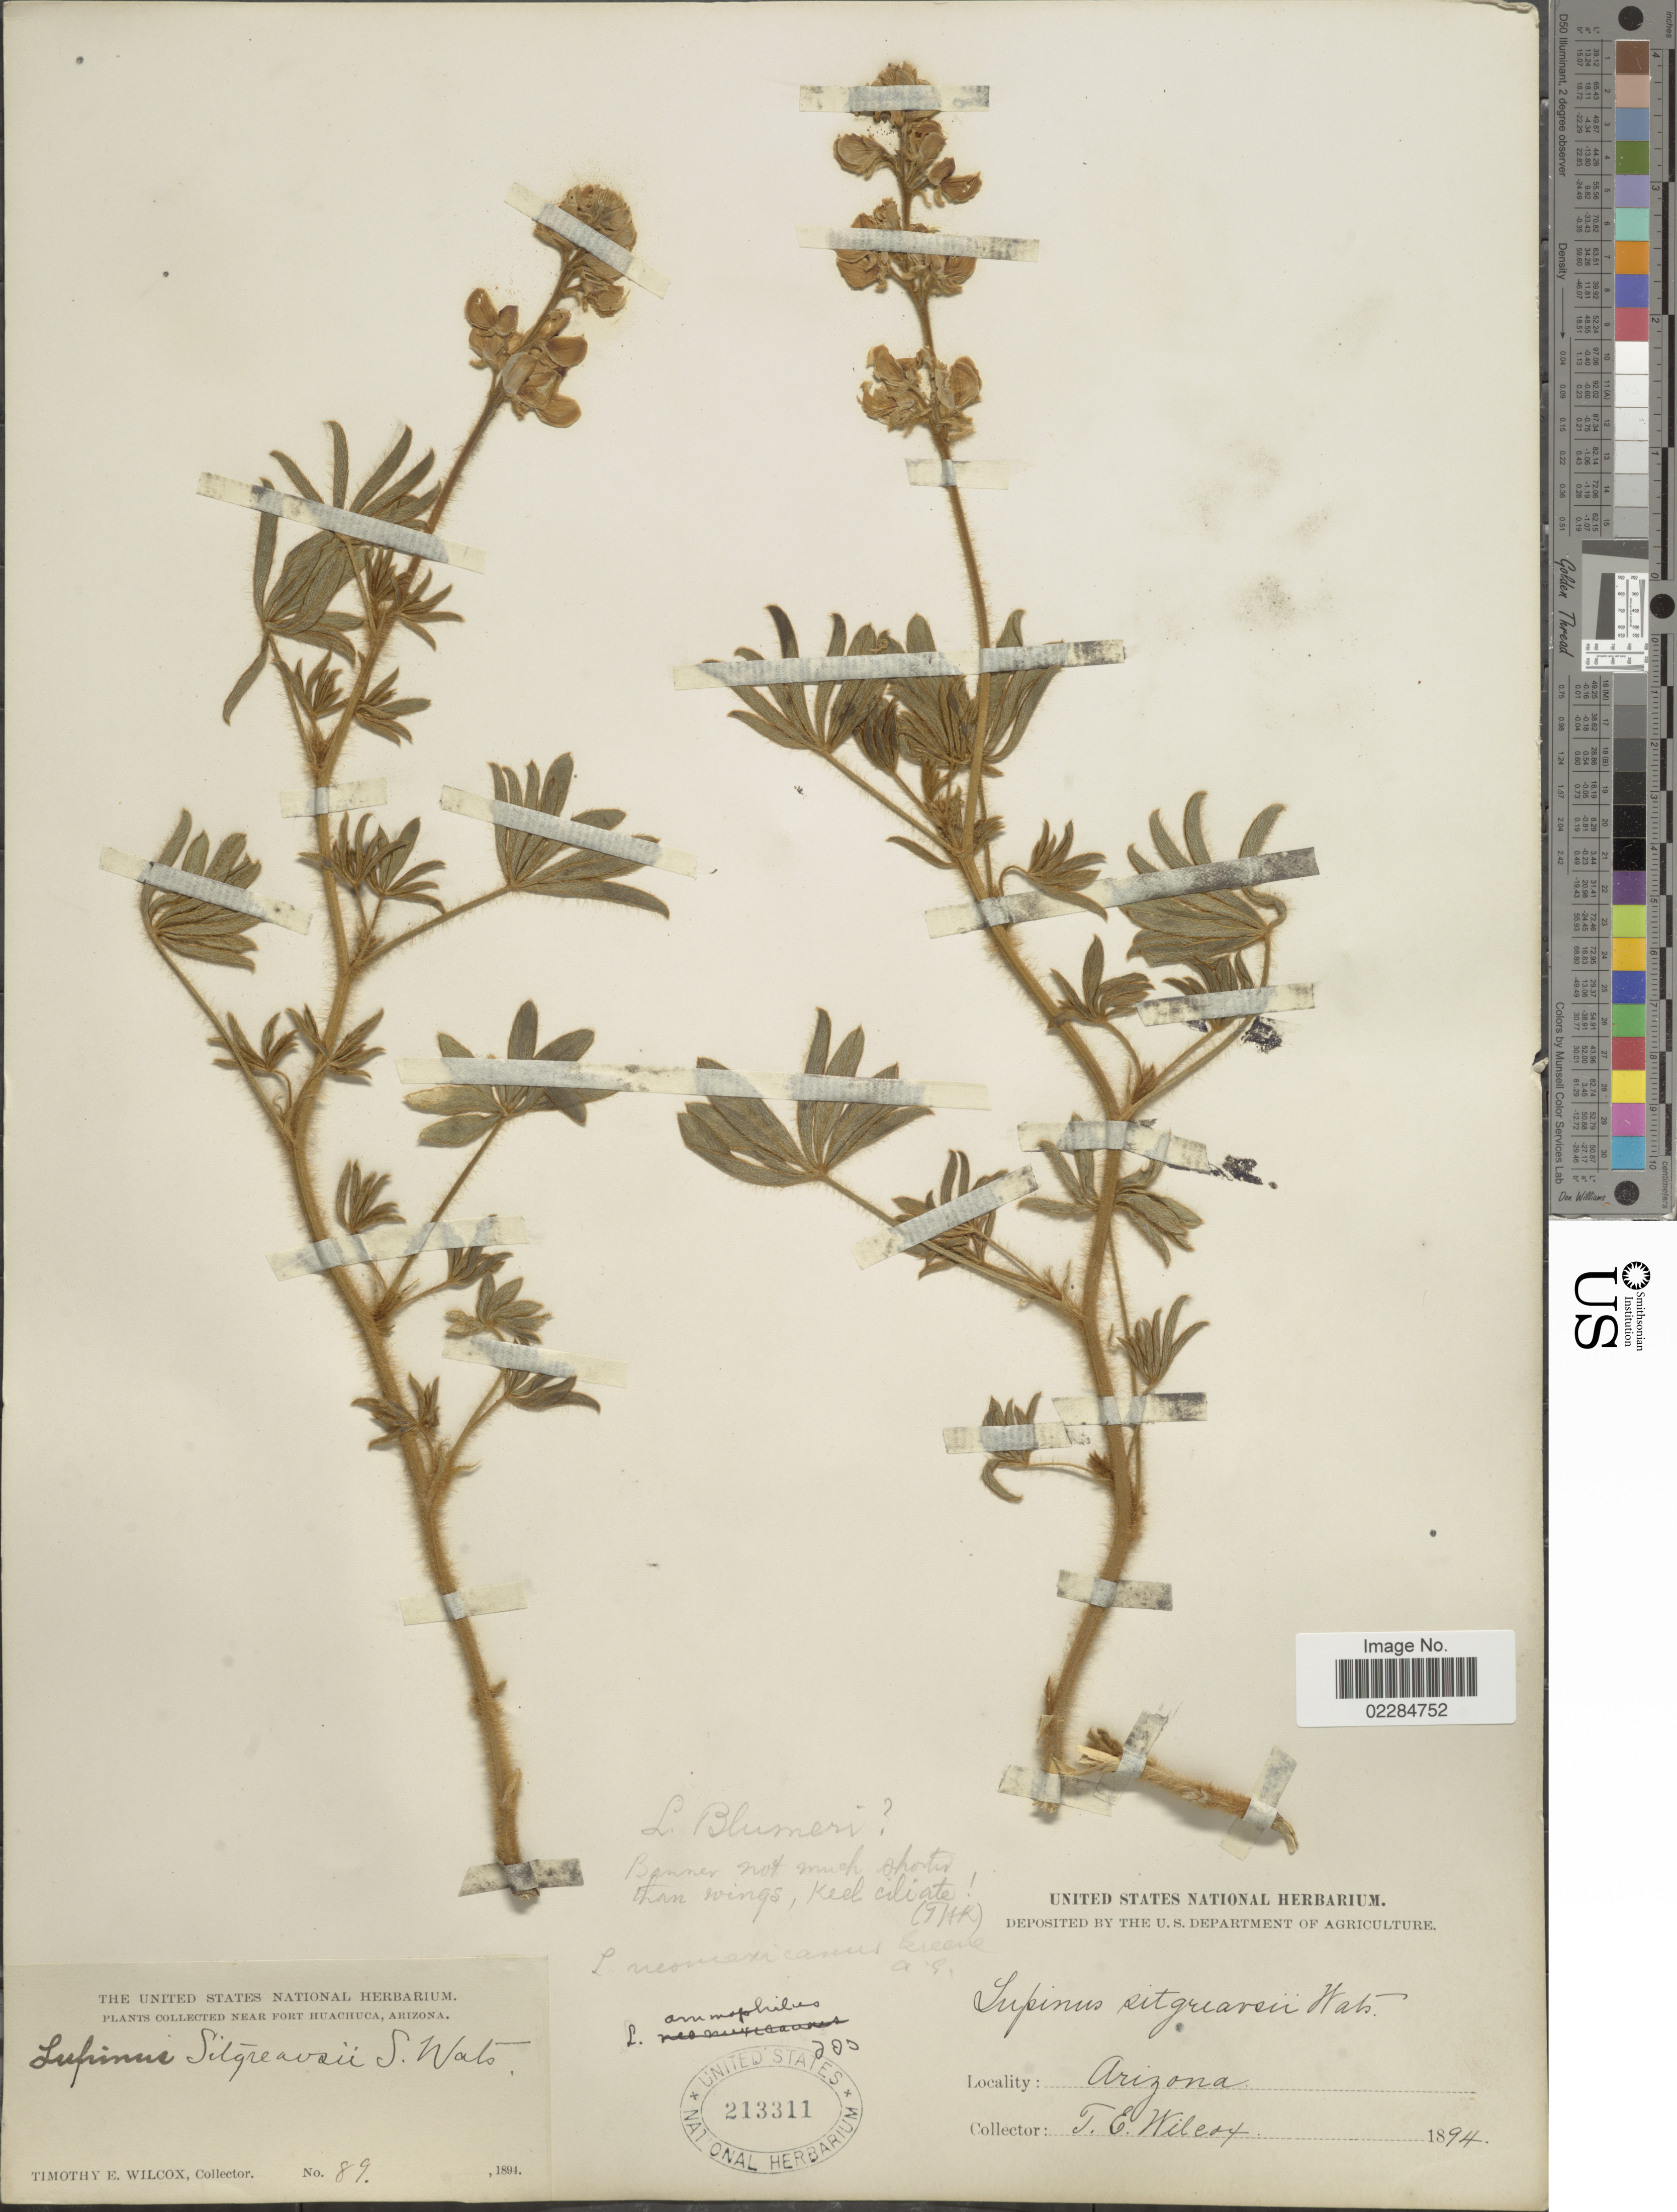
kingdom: Plantae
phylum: Tracheophyta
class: Magnoliopsida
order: Fabales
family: Fabaceae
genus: Lupinus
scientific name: Lupinus blumeri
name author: Greene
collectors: T. E. Wilcox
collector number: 89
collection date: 1894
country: United States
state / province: Arizona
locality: Near Fort Huachuca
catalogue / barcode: US 213311